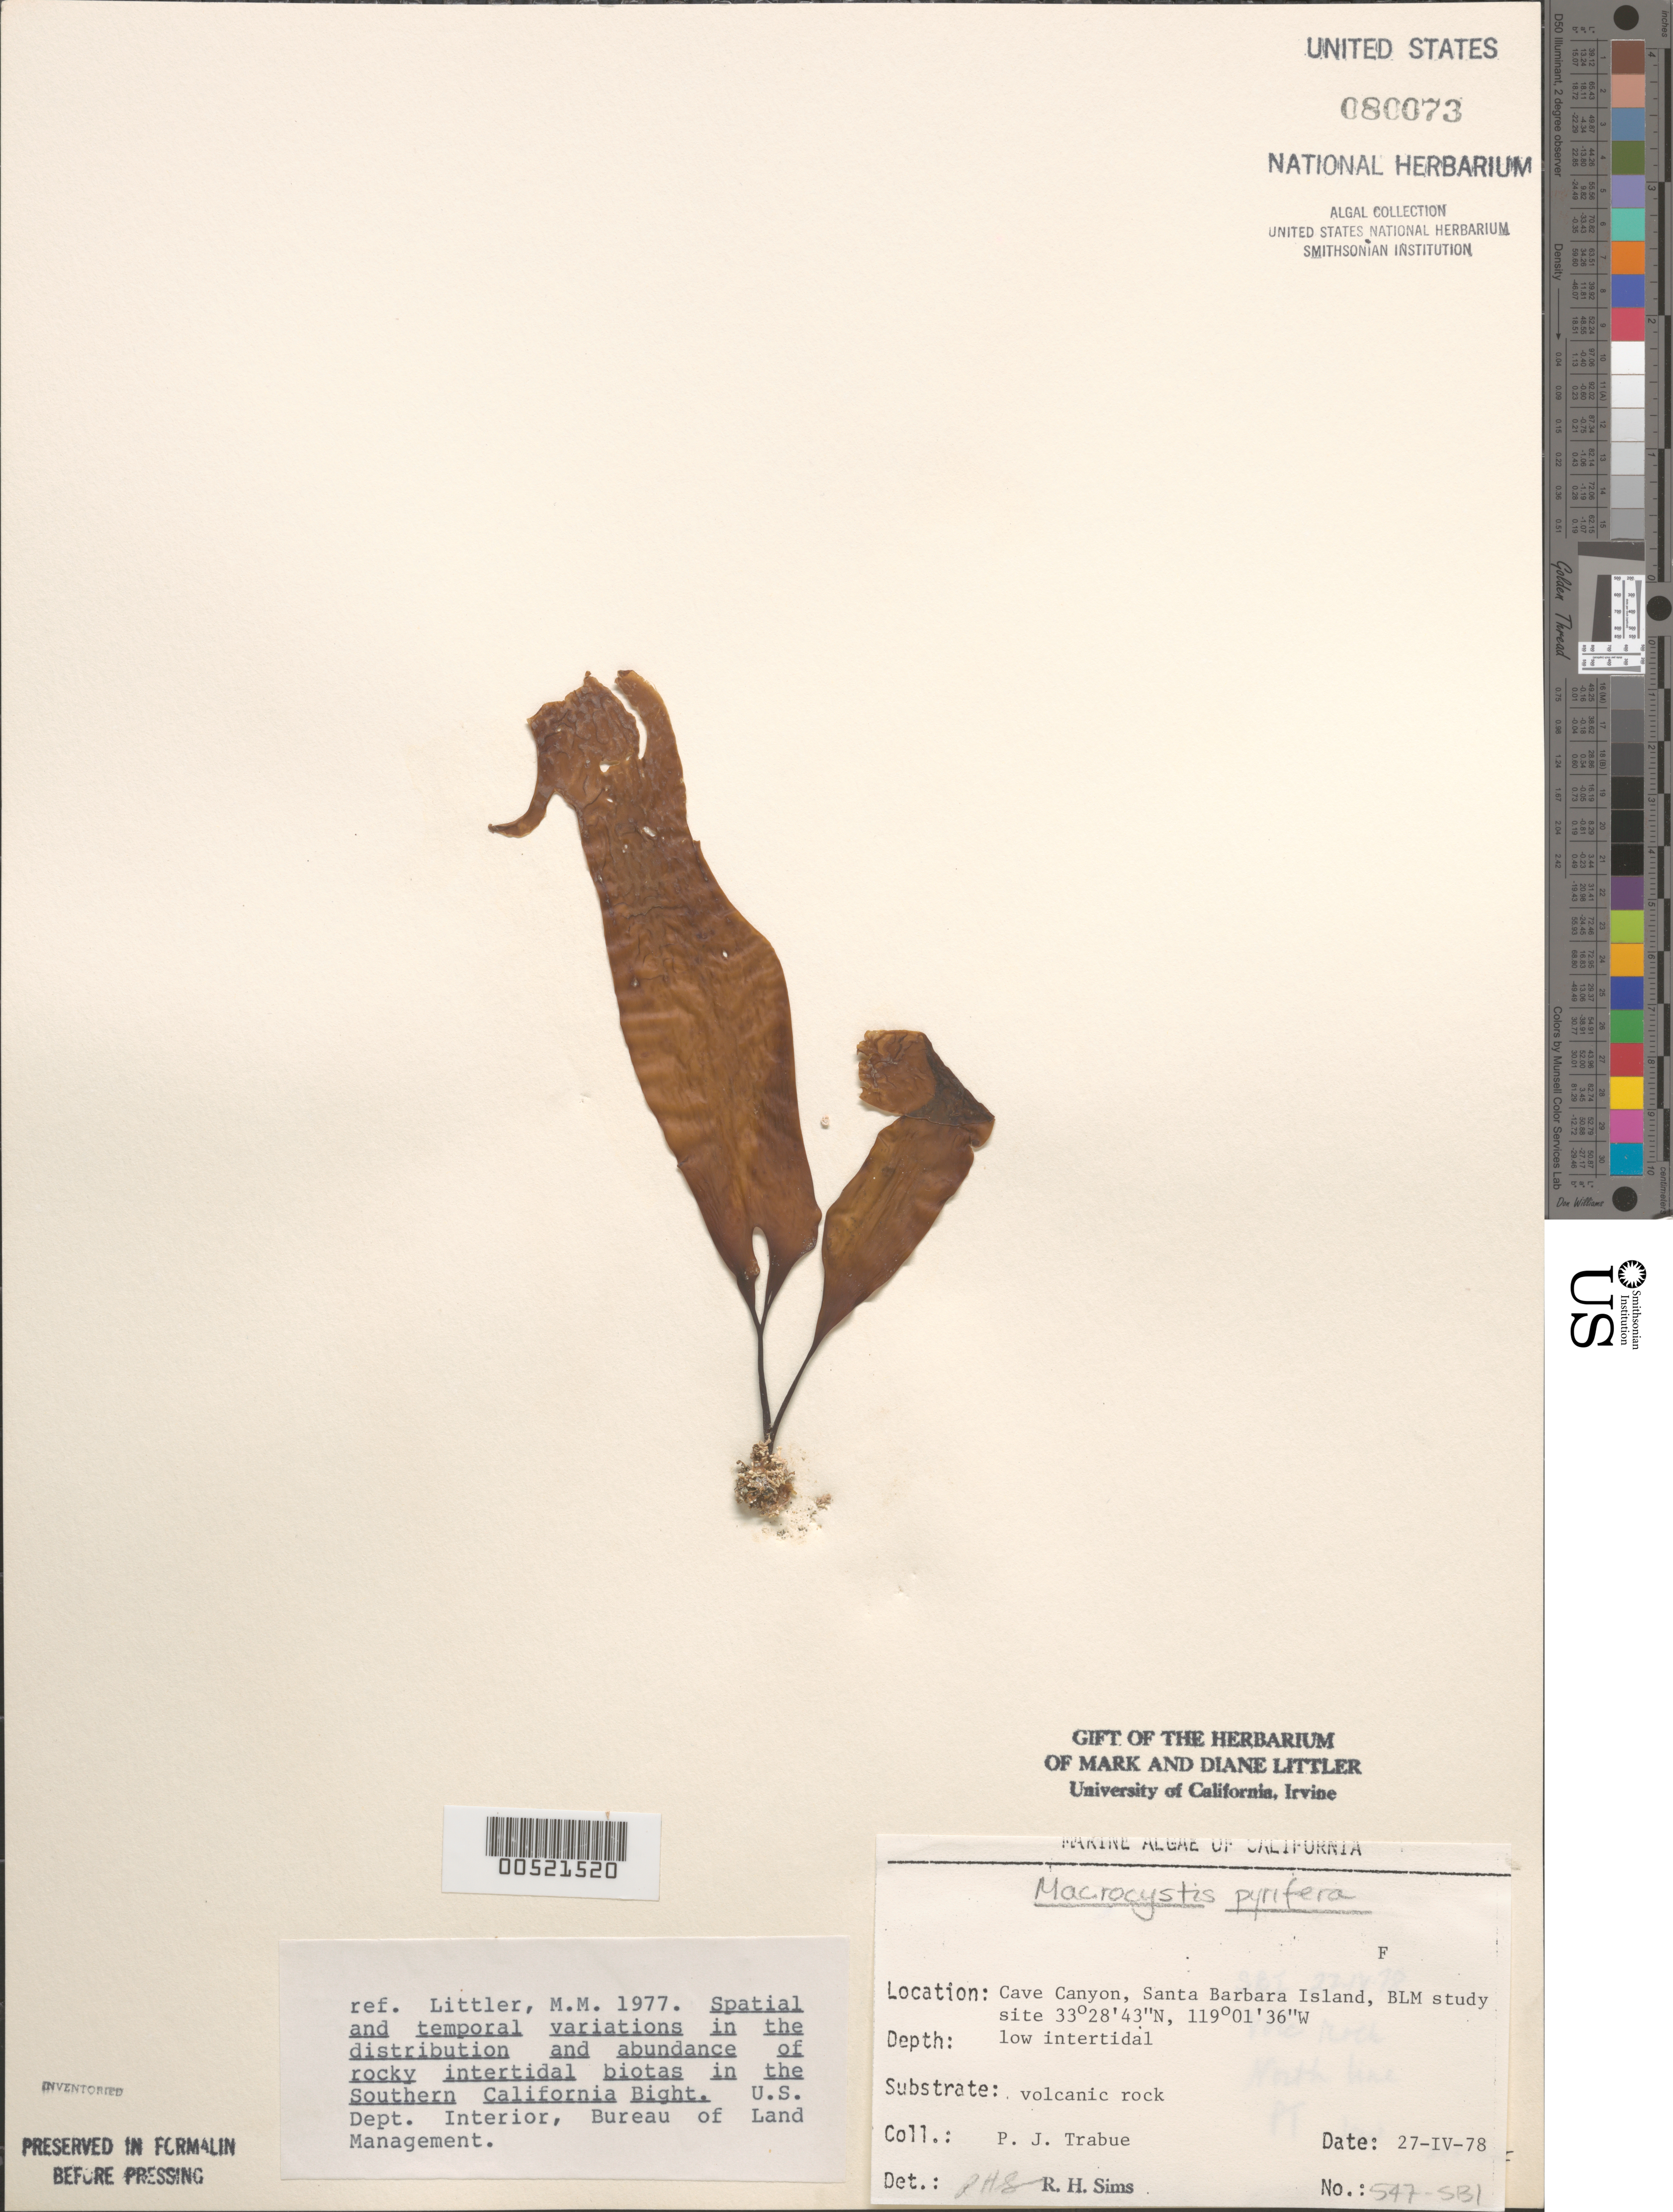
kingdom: Chromista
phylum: Ochrophyta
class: Phaeophyceae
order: Laminariales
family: Laminariaceae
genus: Macrocystis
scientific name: Macrocystis pyrifera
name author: (L.) C. Agardh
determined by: Sims, Robert H.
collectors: P. J. Trabue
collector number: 547-sbi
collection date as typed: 27 Apr 1978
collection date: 1978-04-27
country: United States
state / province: California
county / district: Santa Barbara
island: Santa Barbara Island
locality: Cave Canyon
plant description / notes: BLM-SOCALBIGHT Rocky Intertidal Survey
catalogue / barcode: US 80073